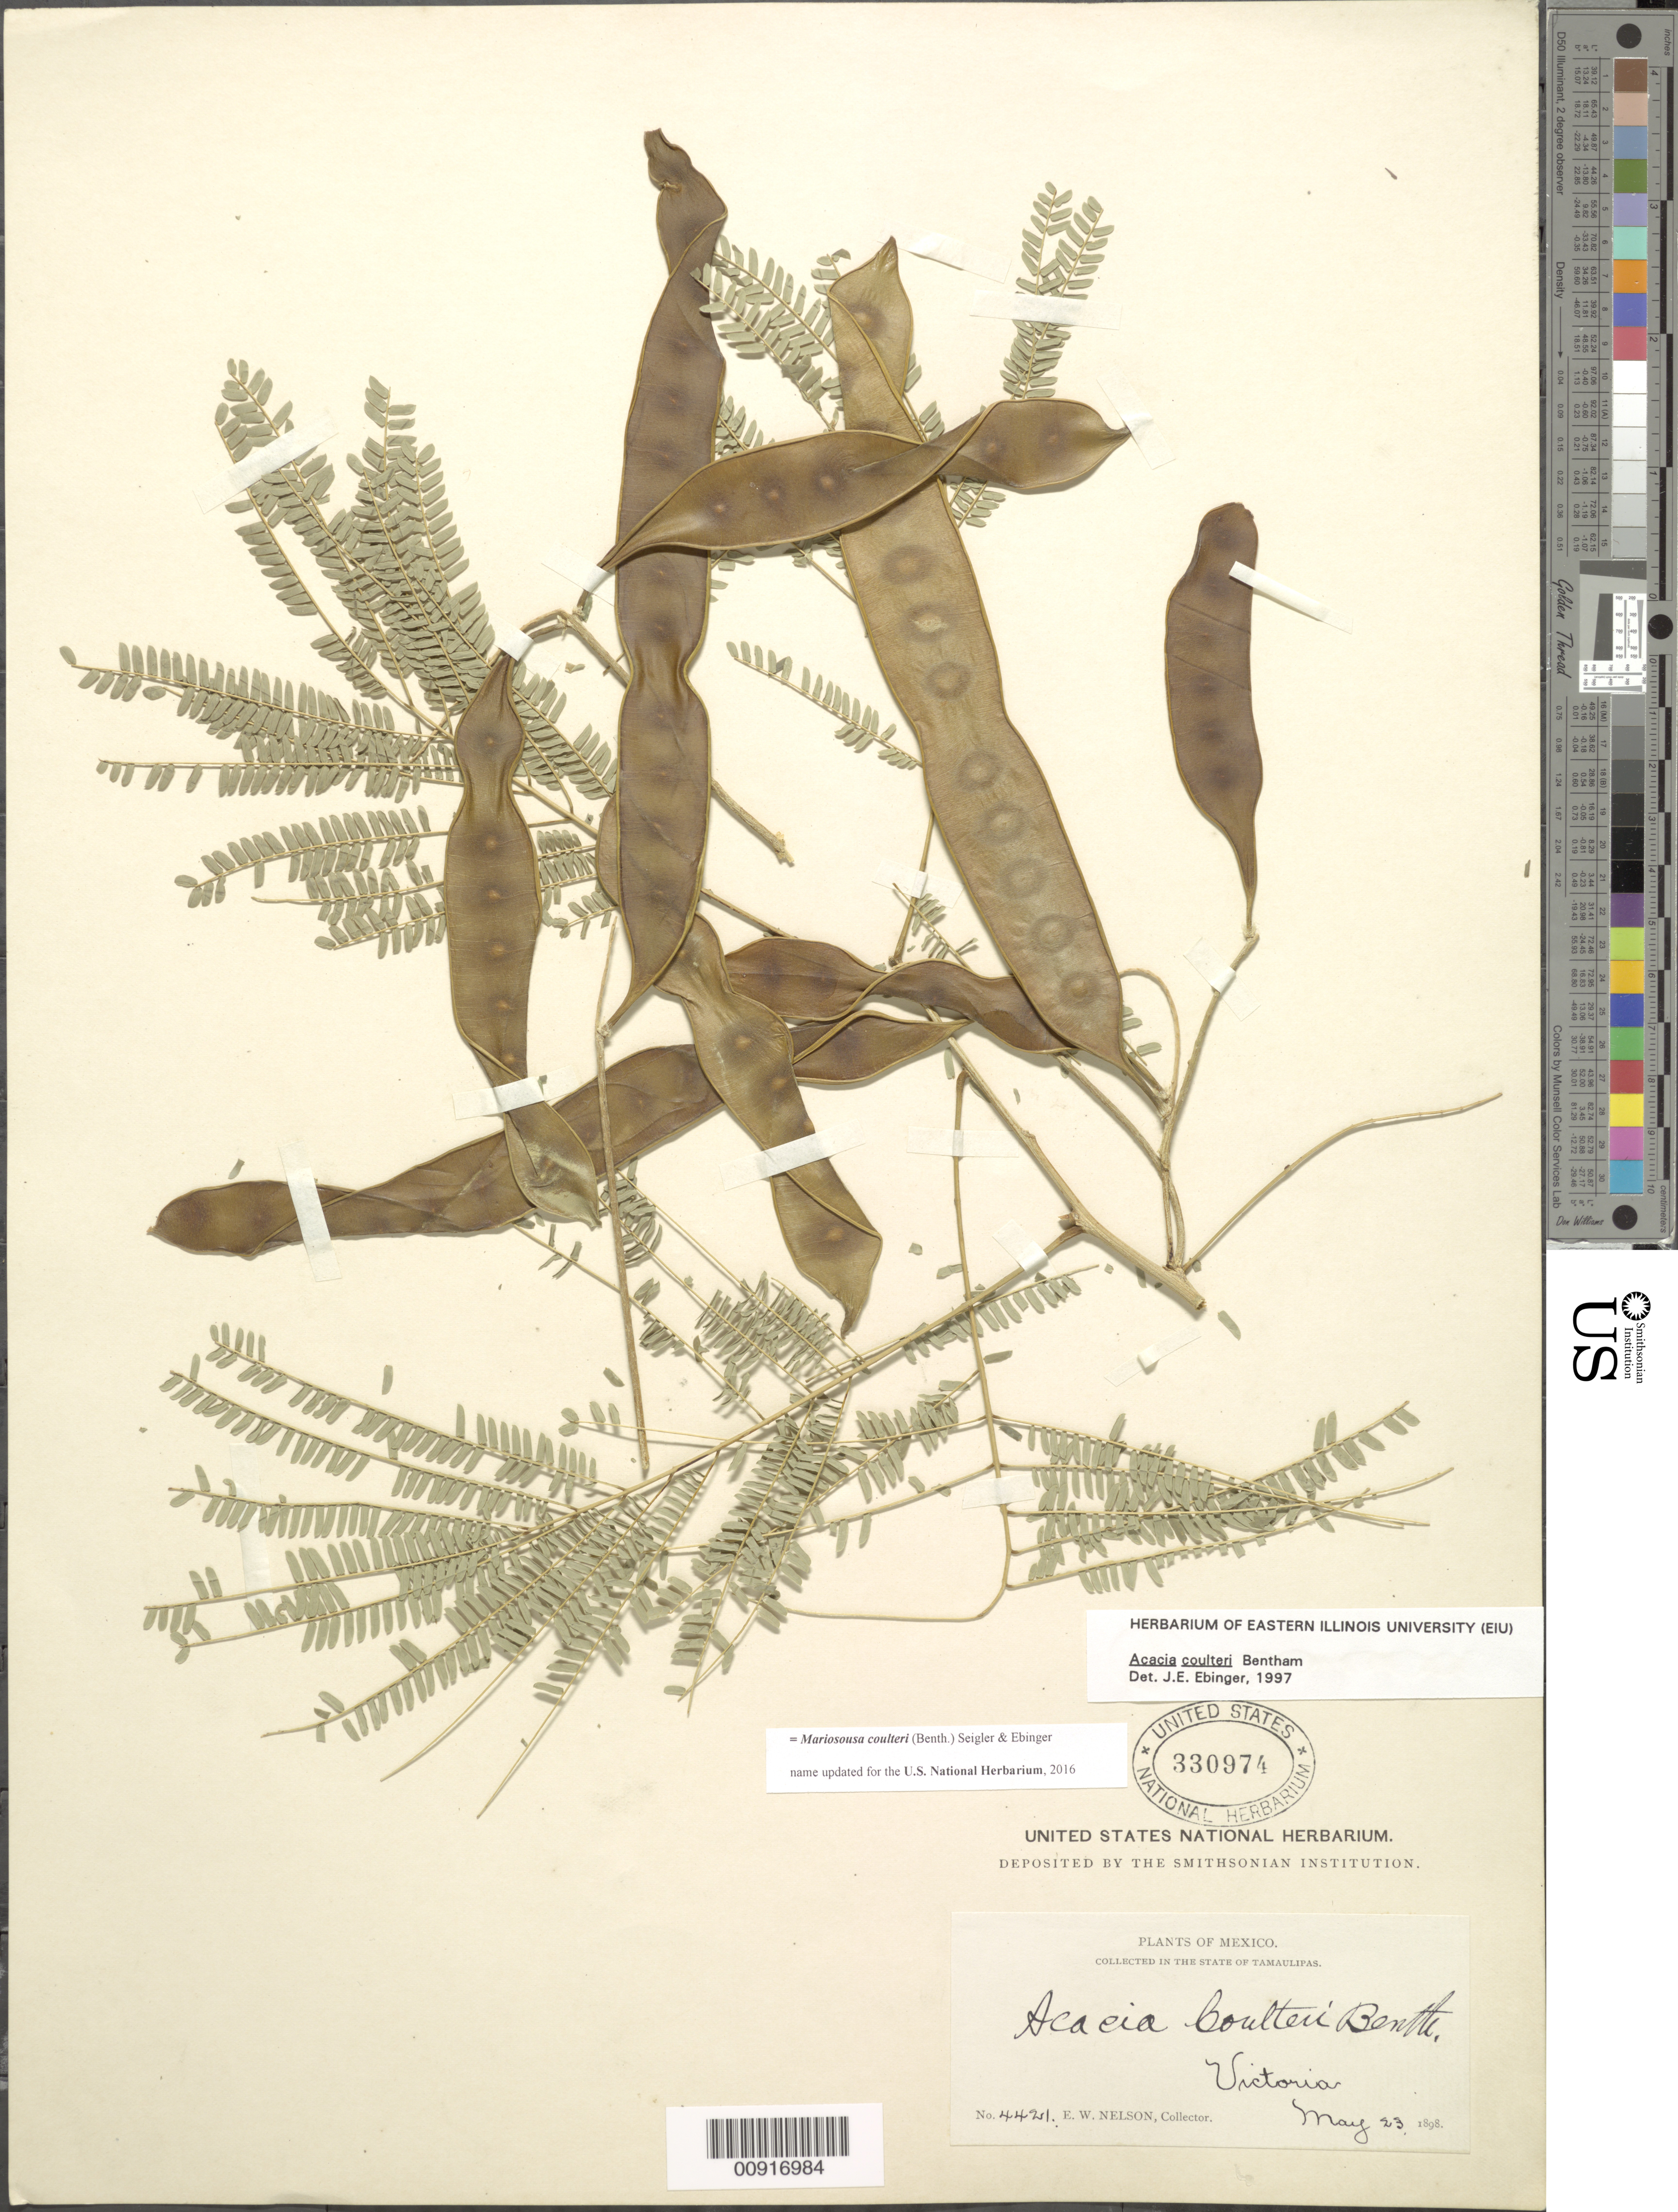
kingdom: Plantae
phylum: Tracheophyta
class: Magnoliopsida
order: Fabales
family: Fabaceae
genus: Mariosousa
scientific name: Mariosousa coulteri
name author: (Benth.) Seigler & Ebinger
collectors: E. W. Nelson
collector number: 4421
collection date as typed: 23 May 1898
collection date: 1898-05-23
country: Mexico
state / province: Tamaulipas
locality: Victoria.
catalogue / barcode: US 330974